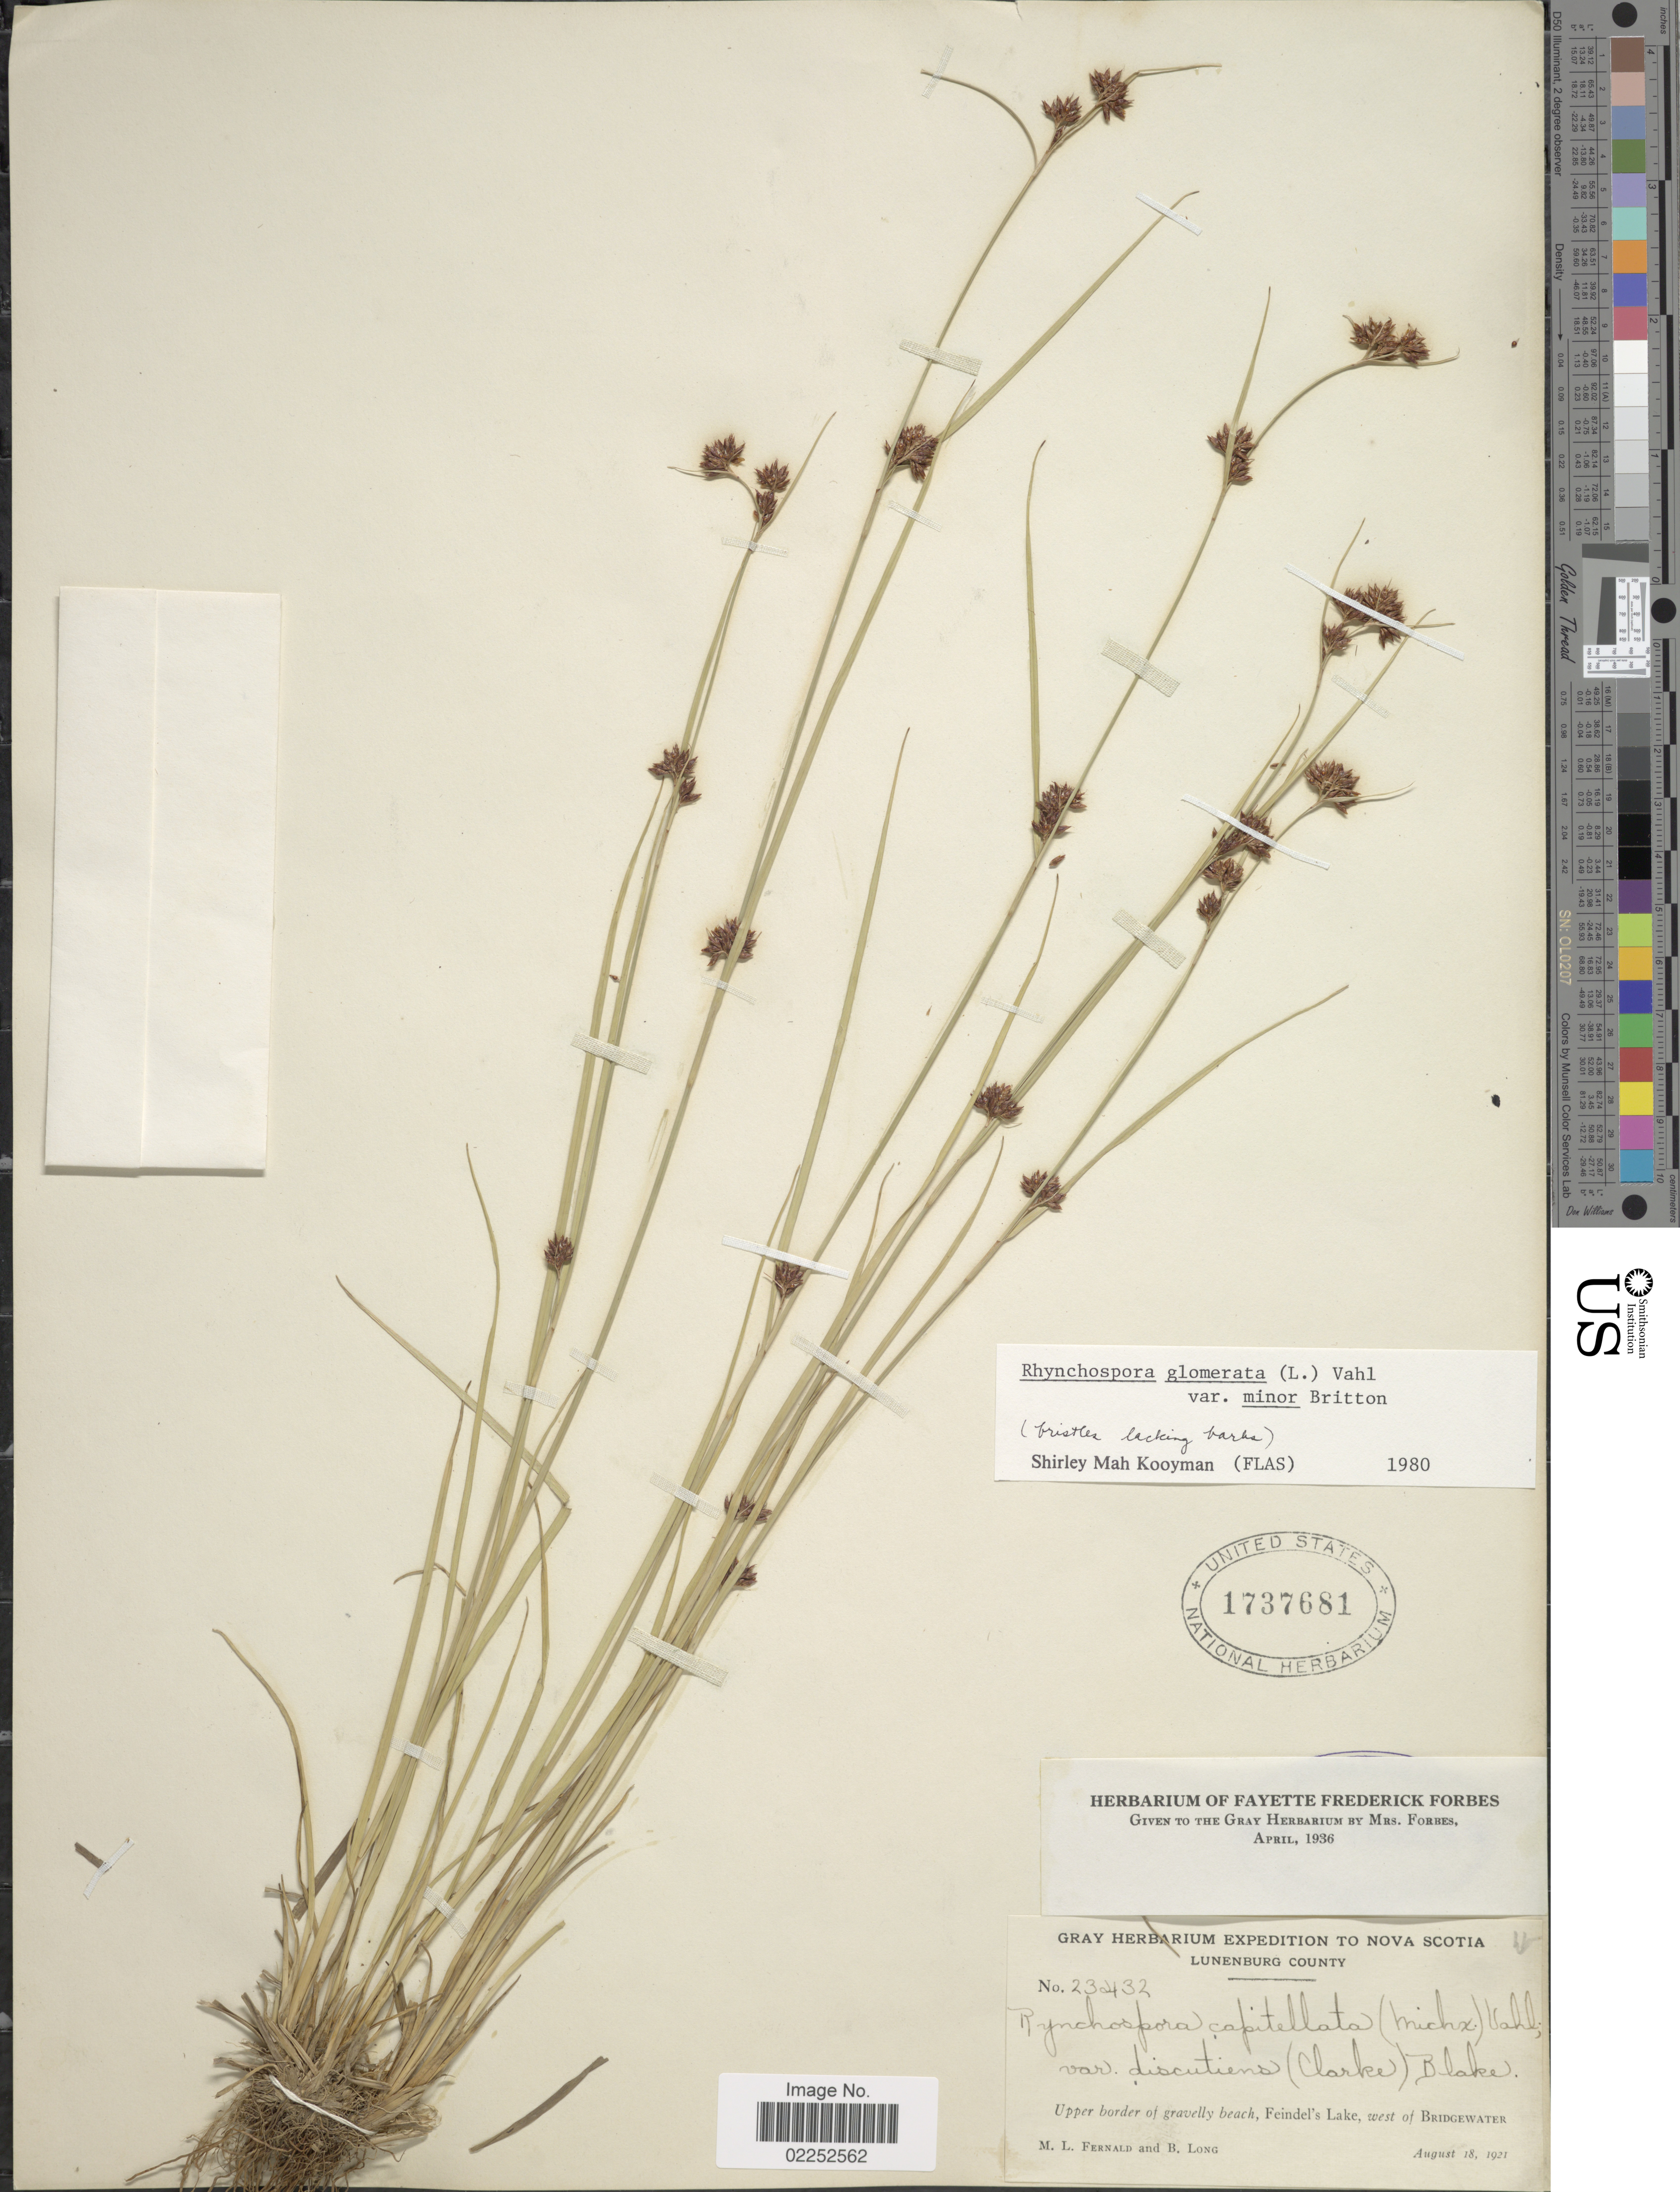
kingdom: Plantae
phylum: Tracheophyta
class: Liliopsida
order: Poales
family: Cyperaceae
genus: Rhynchospora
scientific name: Rhynchospora capitellata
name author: (Michx.) Vahl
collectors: M. L. Fernald & B. Long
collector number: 23432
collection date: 1921-08-18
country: Canada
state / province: Nova Scotia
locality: Lunenburg County, Upper border of gravelly beach, Feindel's Lake, west of Bridgewater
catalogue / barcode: US 1737681